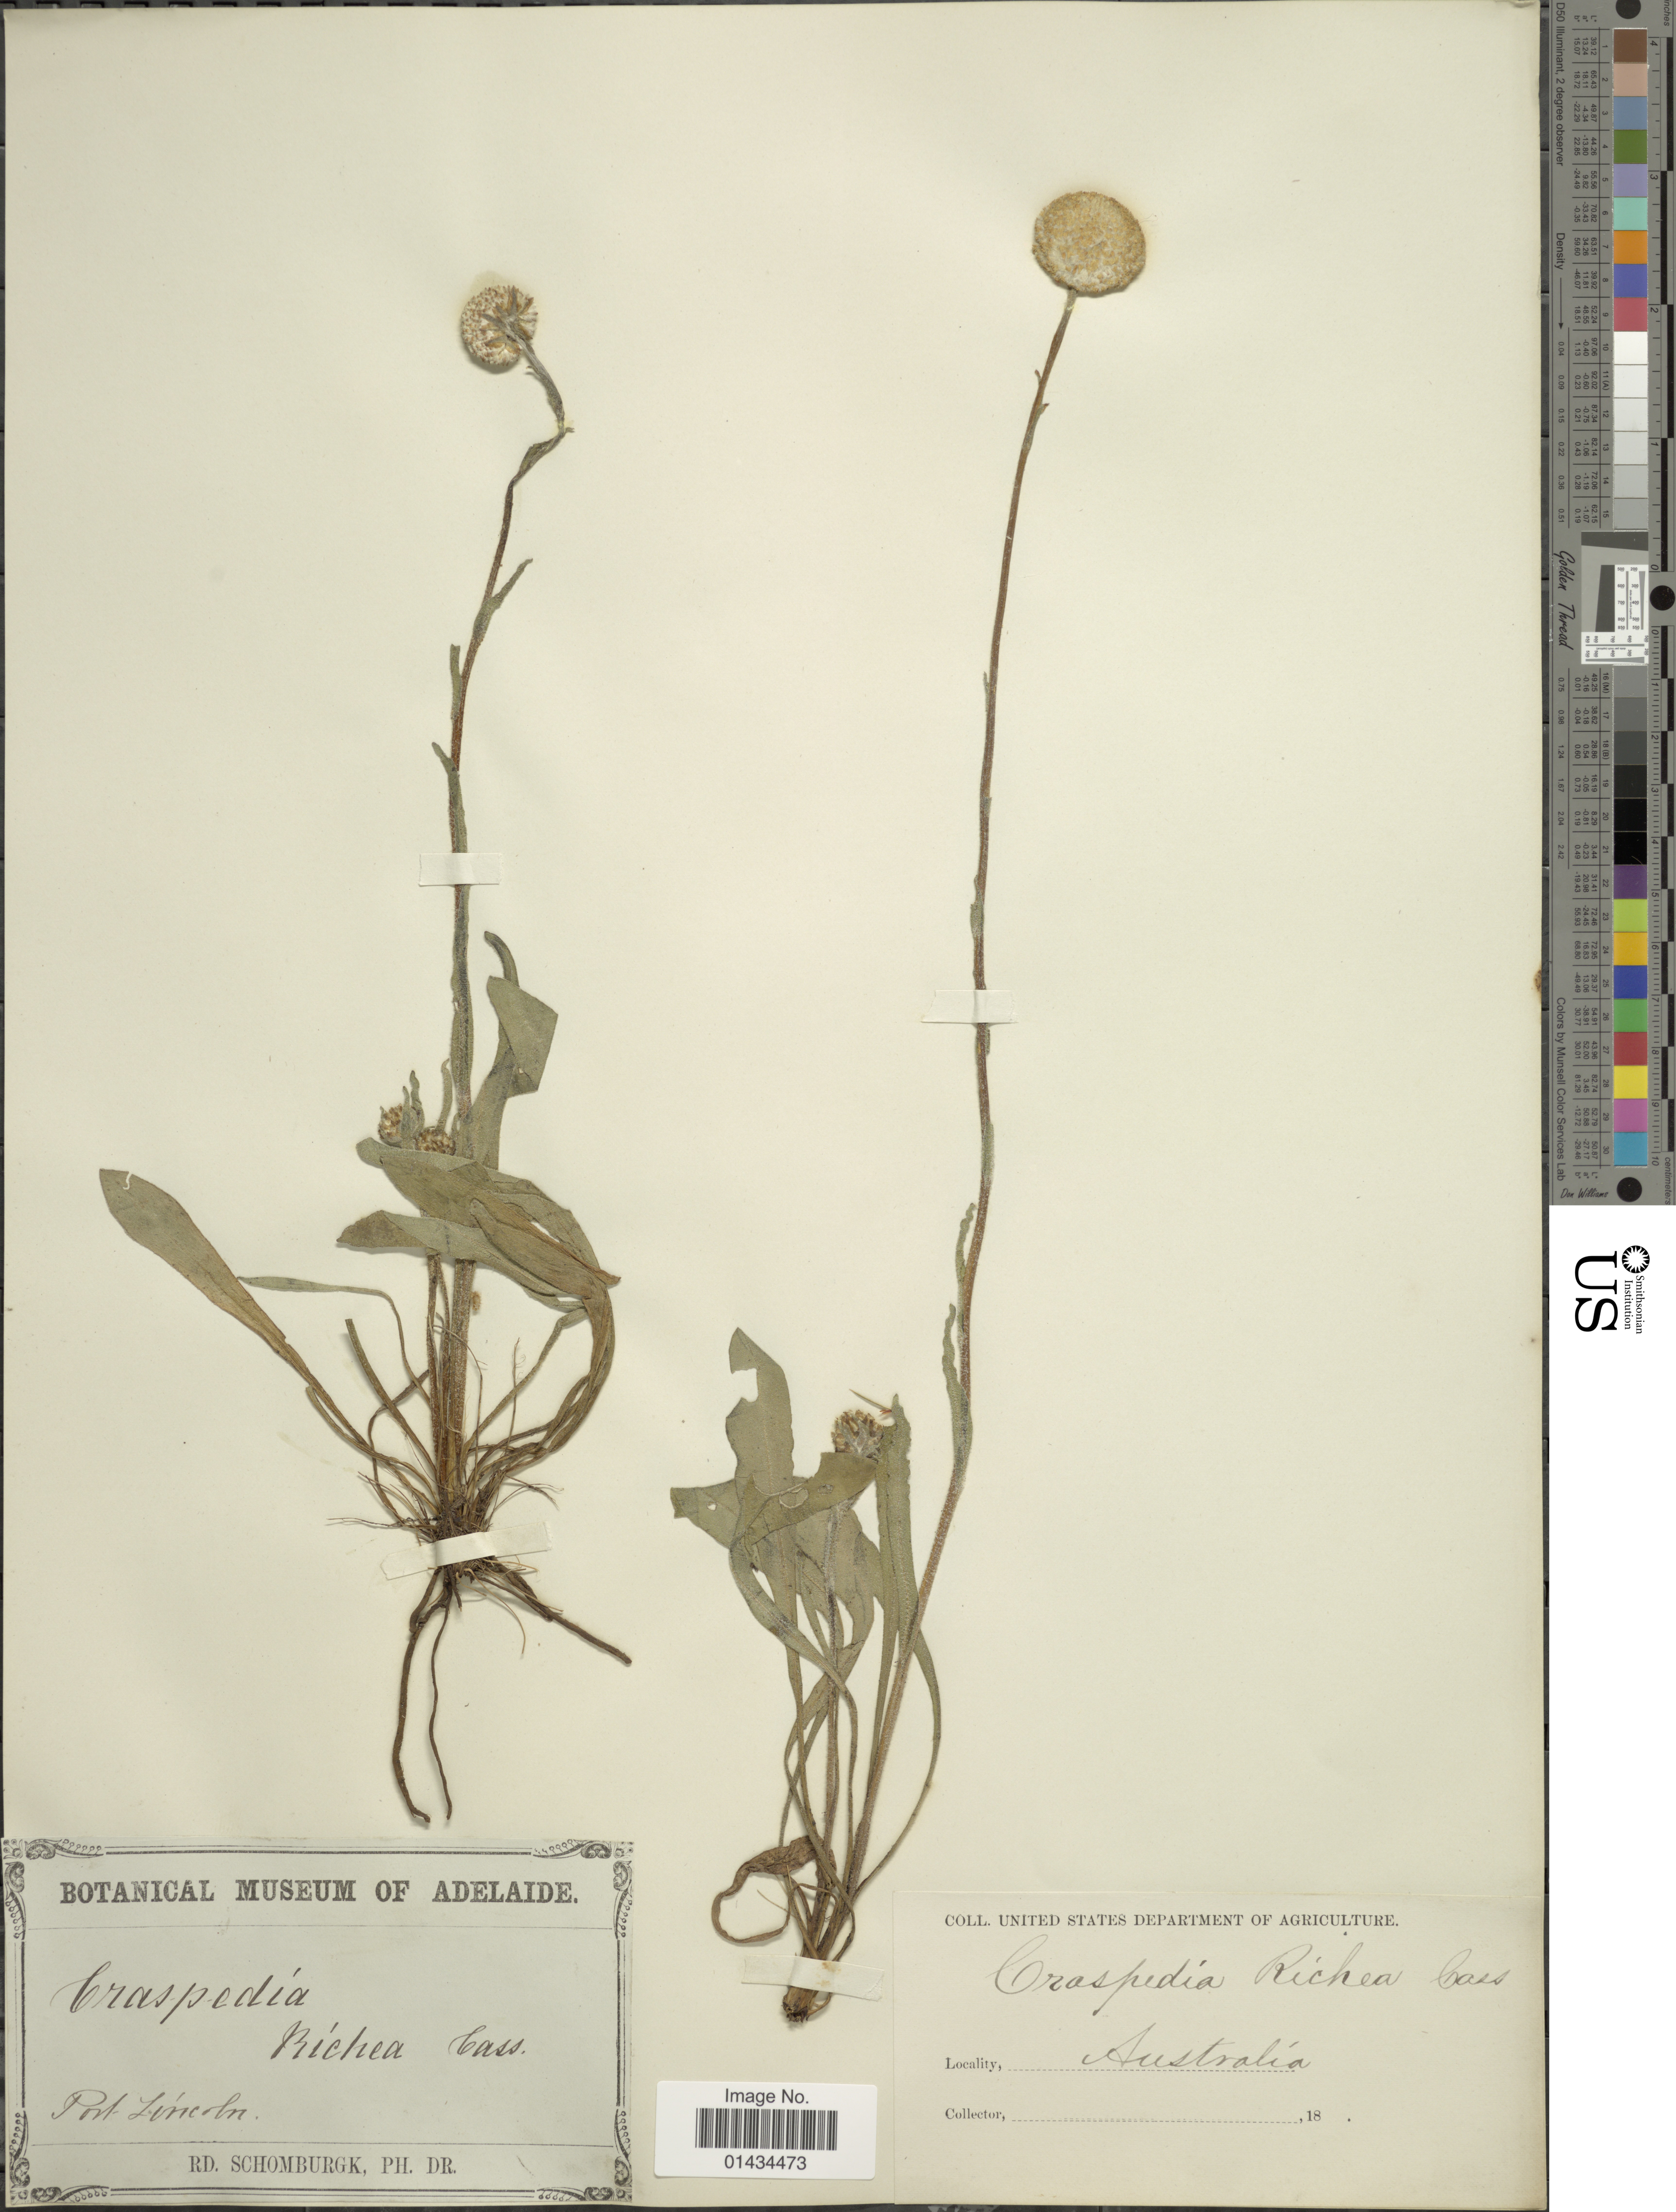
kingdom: Plantae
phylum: Tracheophyta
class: Magnoliopsida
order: Asterales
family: Asteraceae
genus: Craspedia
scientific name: Craspedia uniflora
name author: G. Forst.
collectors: M. R. Schomburgk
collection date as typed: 18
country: Australia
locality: Port Lincoln